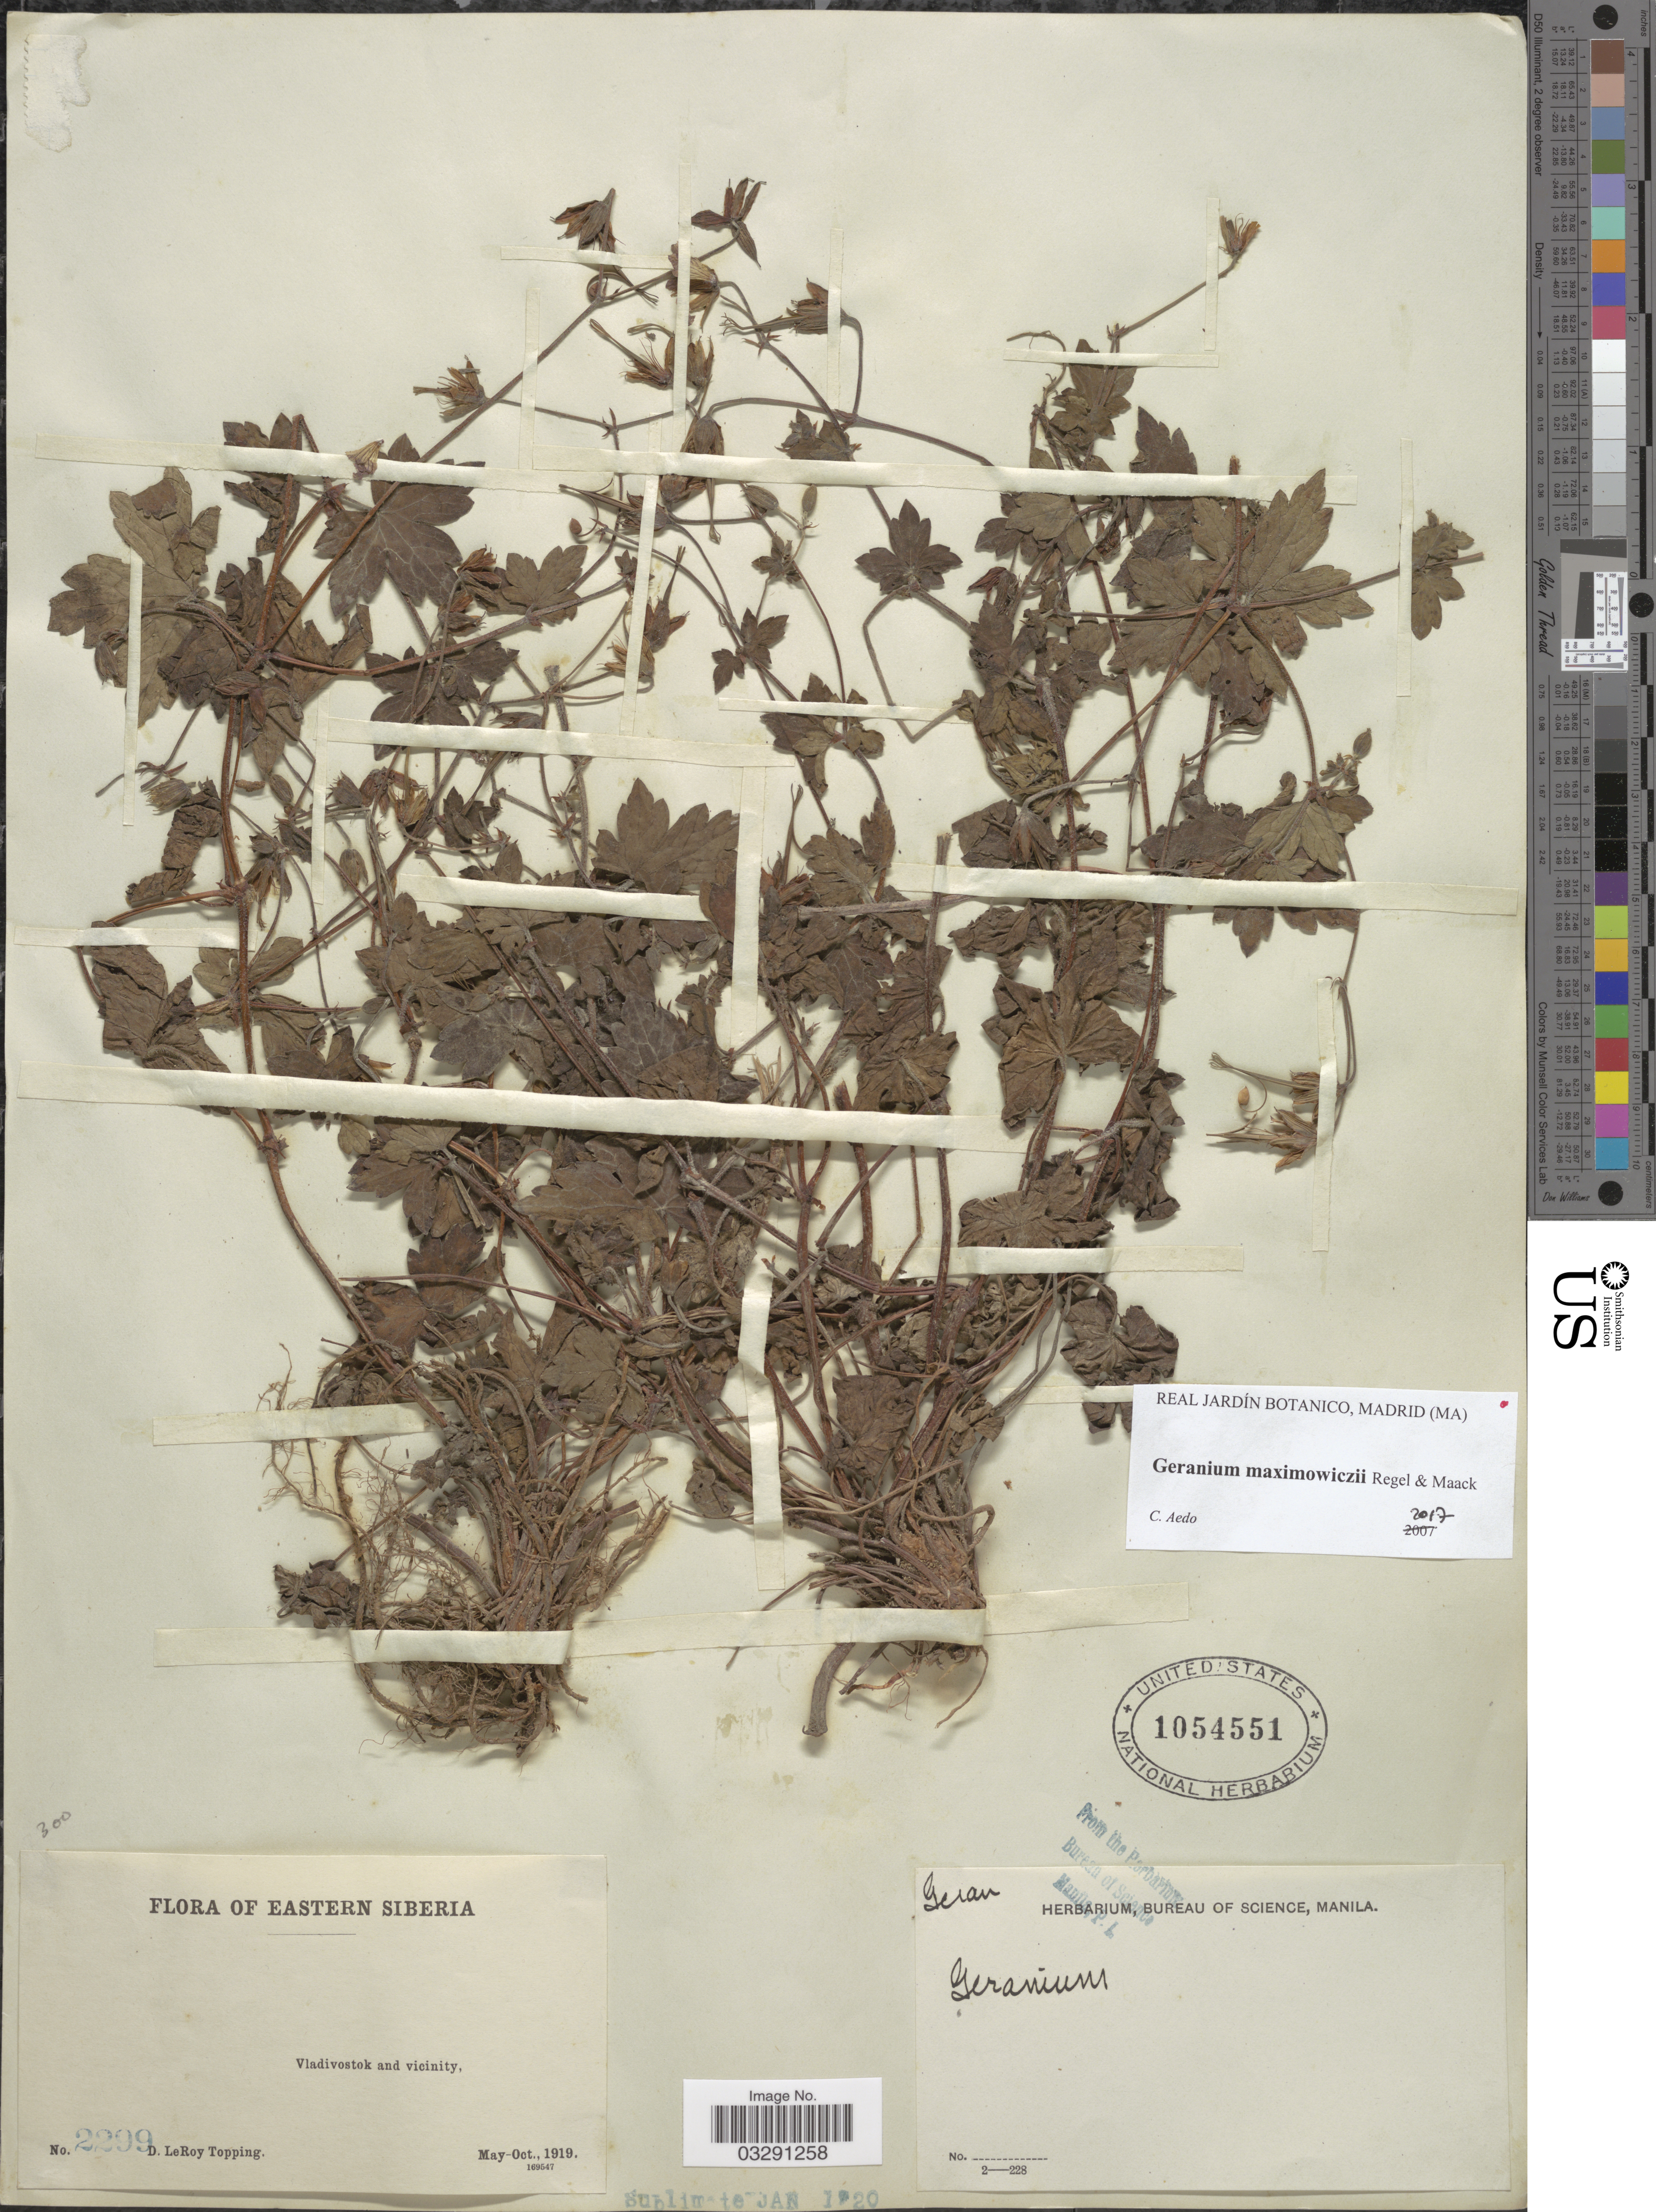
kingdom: Plantae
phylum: Tracheophyta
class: Magnoliopsida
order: Geraniales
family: Geraniaceae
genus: Geranium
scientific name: Geranium maximowiczii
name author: Regel & Maack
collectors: D. L. Topping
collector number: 2299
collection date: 1919-05/1919-10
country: Russian Federation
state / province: Primorsky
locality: Eastern Siberia, Vladivostok and vicinity.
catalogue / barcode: US 1054551